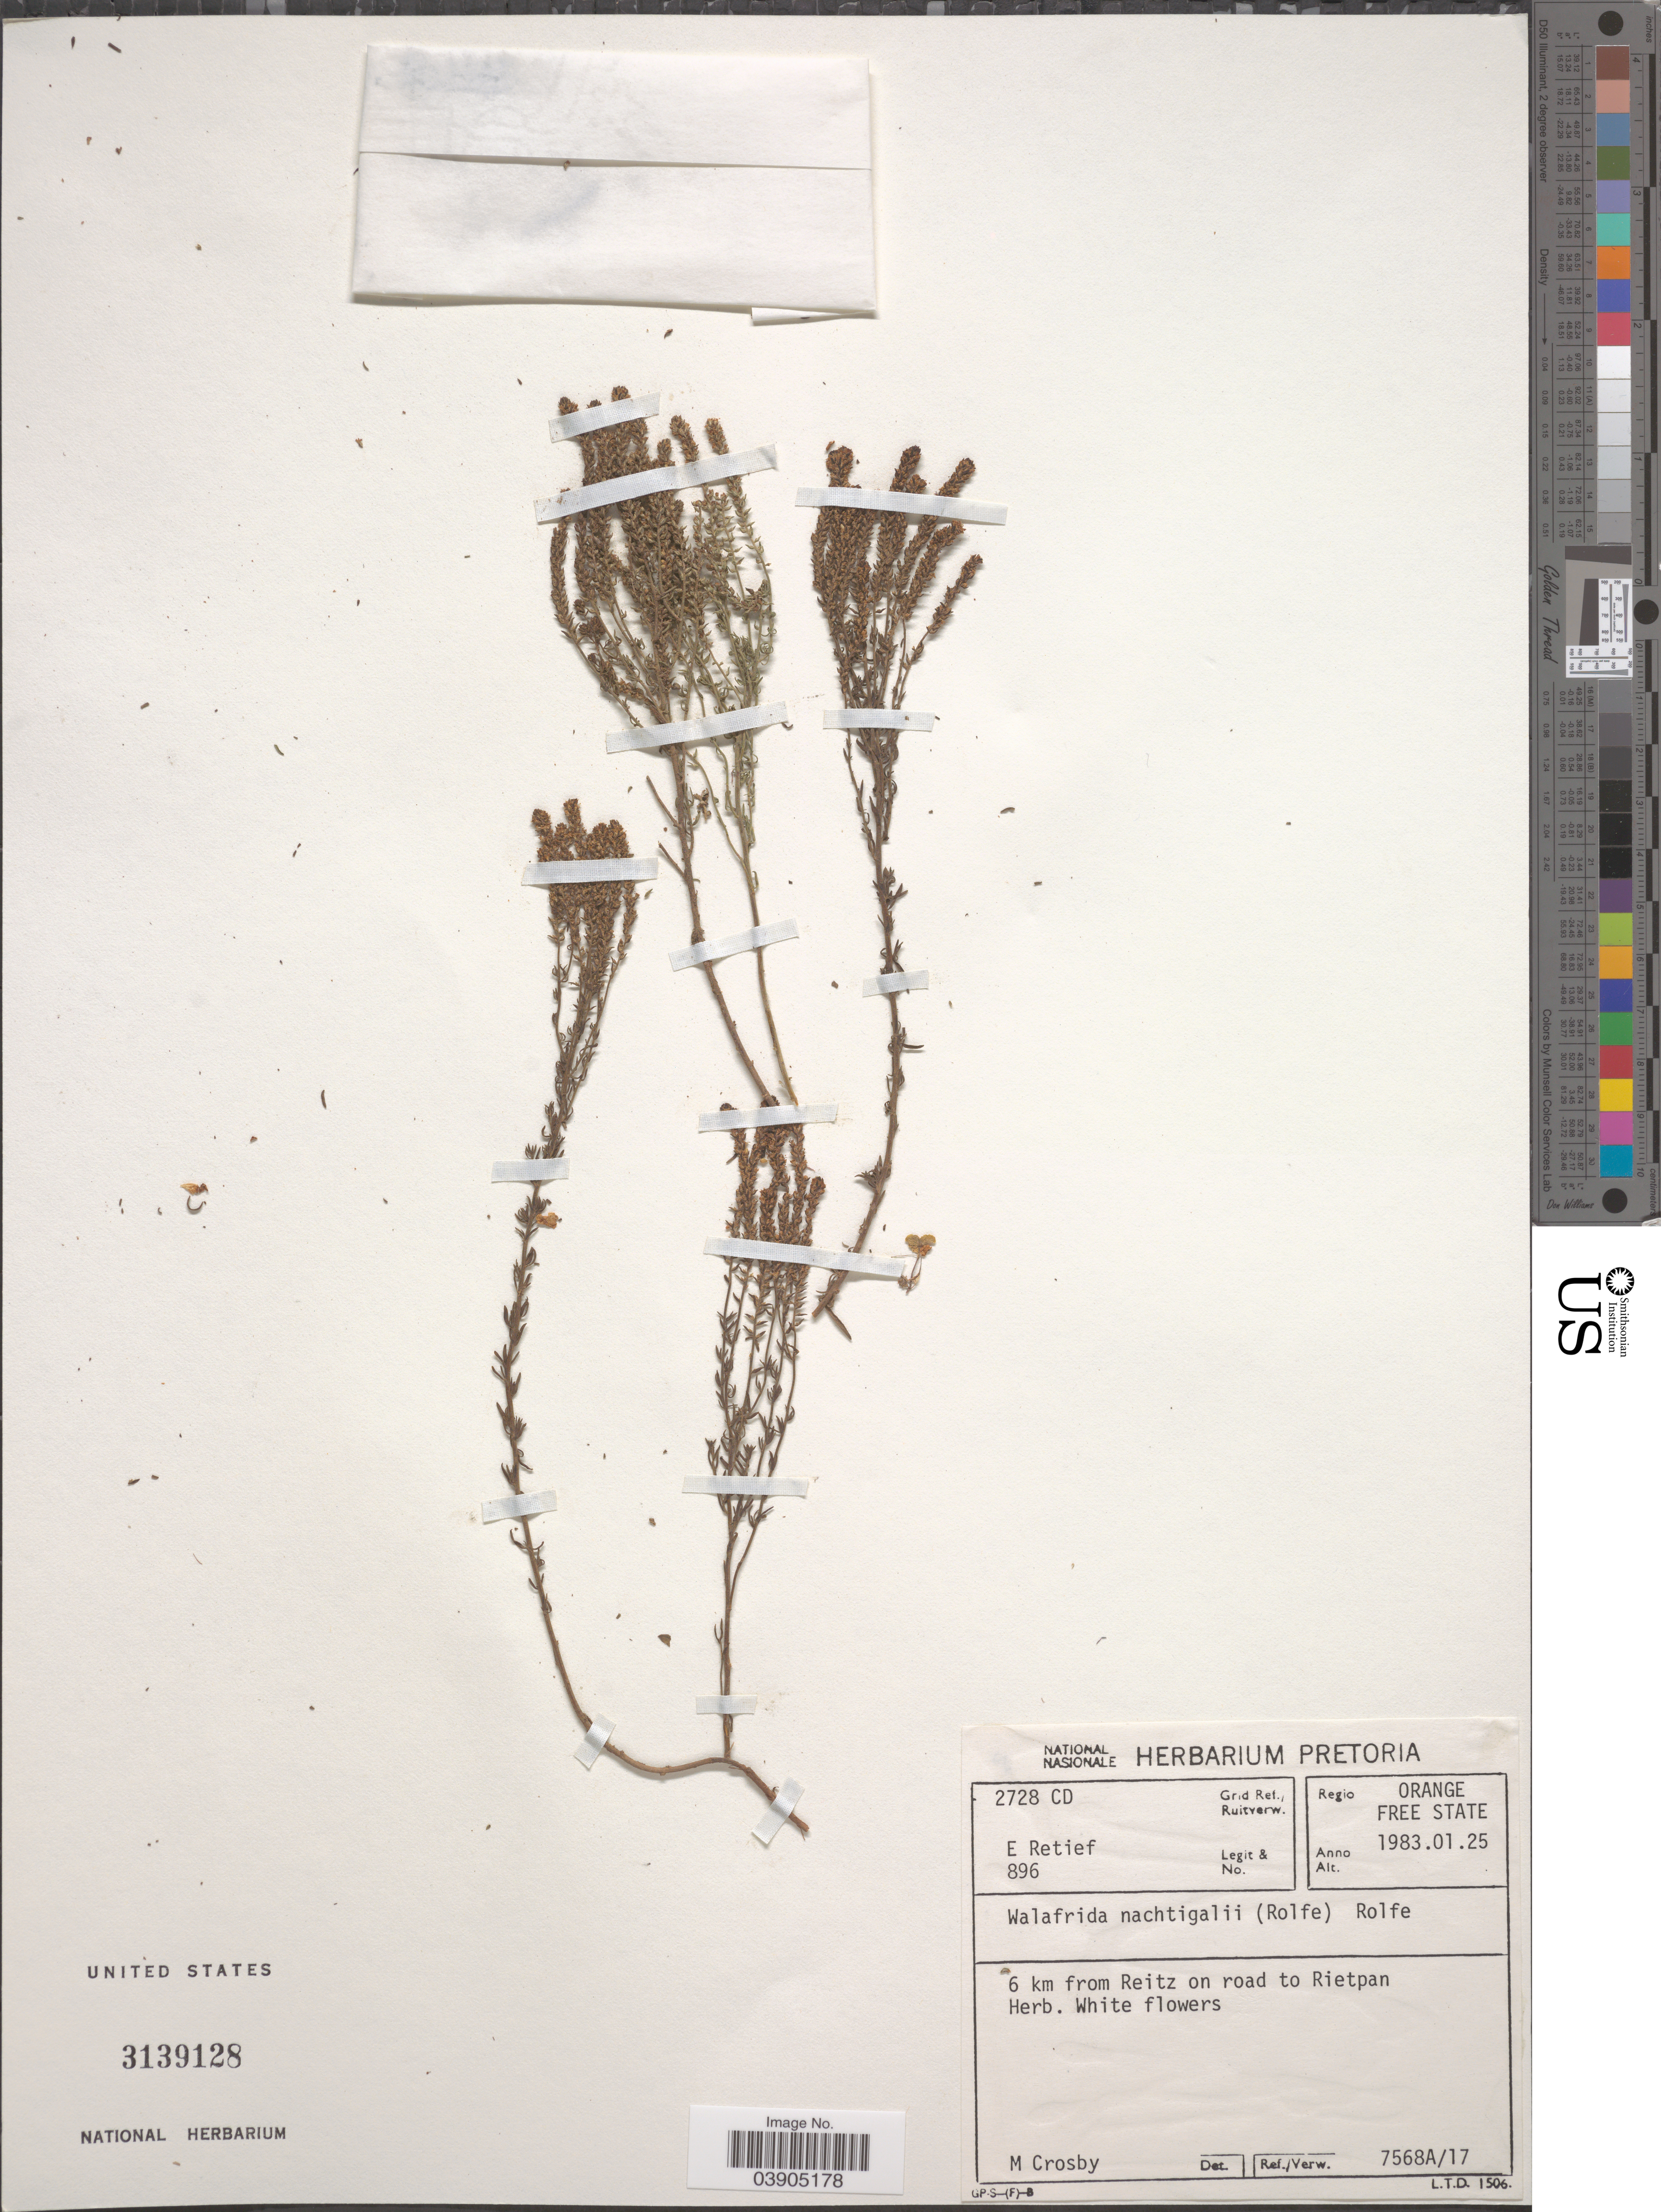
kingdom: Plantae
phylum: Tracheophyta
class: Magnoliopsida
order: Lamiales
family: Scrophulariaceae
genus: Selago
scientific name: Selago nachtigali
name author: Rolfe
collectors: E. Retief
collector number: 896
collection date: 1983-01-25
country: South Africa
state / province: Free State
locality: Grid Ref./ Ruitverw. 2728 CD. Regio Orange Free State. 6 km from Reitz on road to Rietpan Herb.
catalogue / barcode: US 3139128